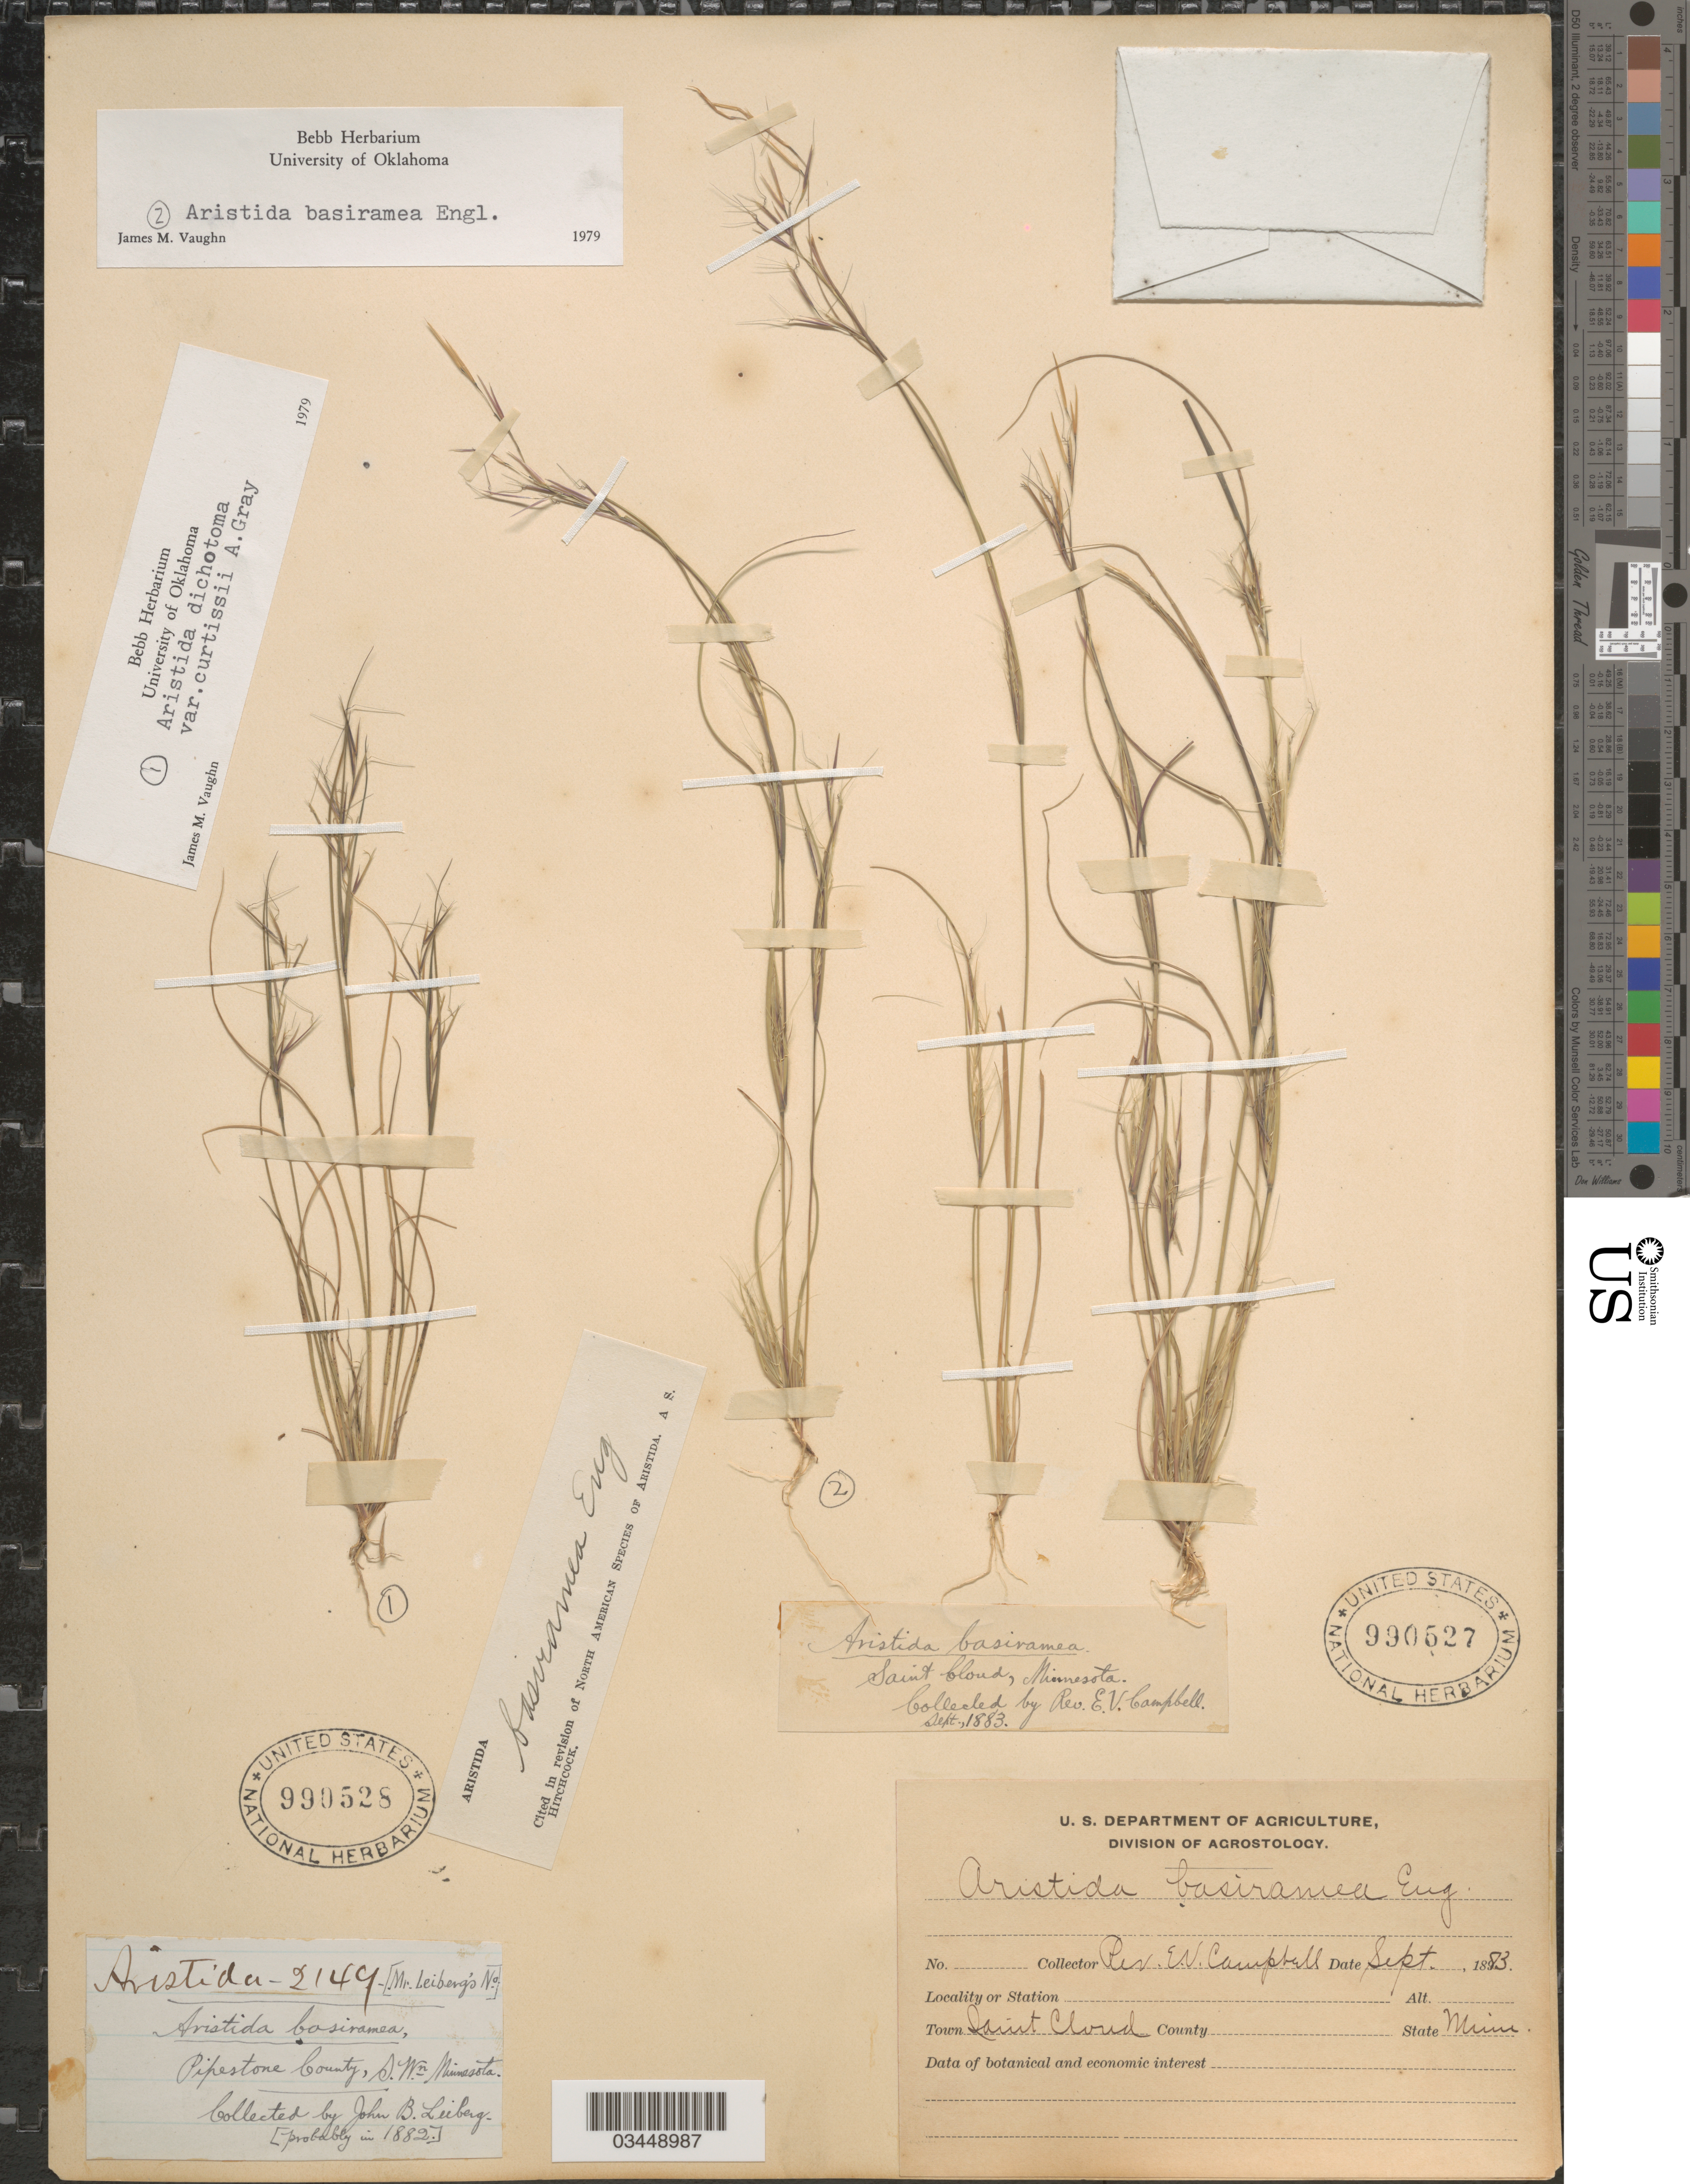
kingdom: Plantae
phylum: Tracheophyta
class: Liliopsida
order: Poales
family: Poaceae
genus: Aristida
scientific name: Aristida dichotoma var. curtisii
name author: A. Gray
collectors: W. Campbell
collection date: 1883-09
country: United States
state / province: Minnesota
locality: Saint Cloud.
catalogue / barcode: US 990527